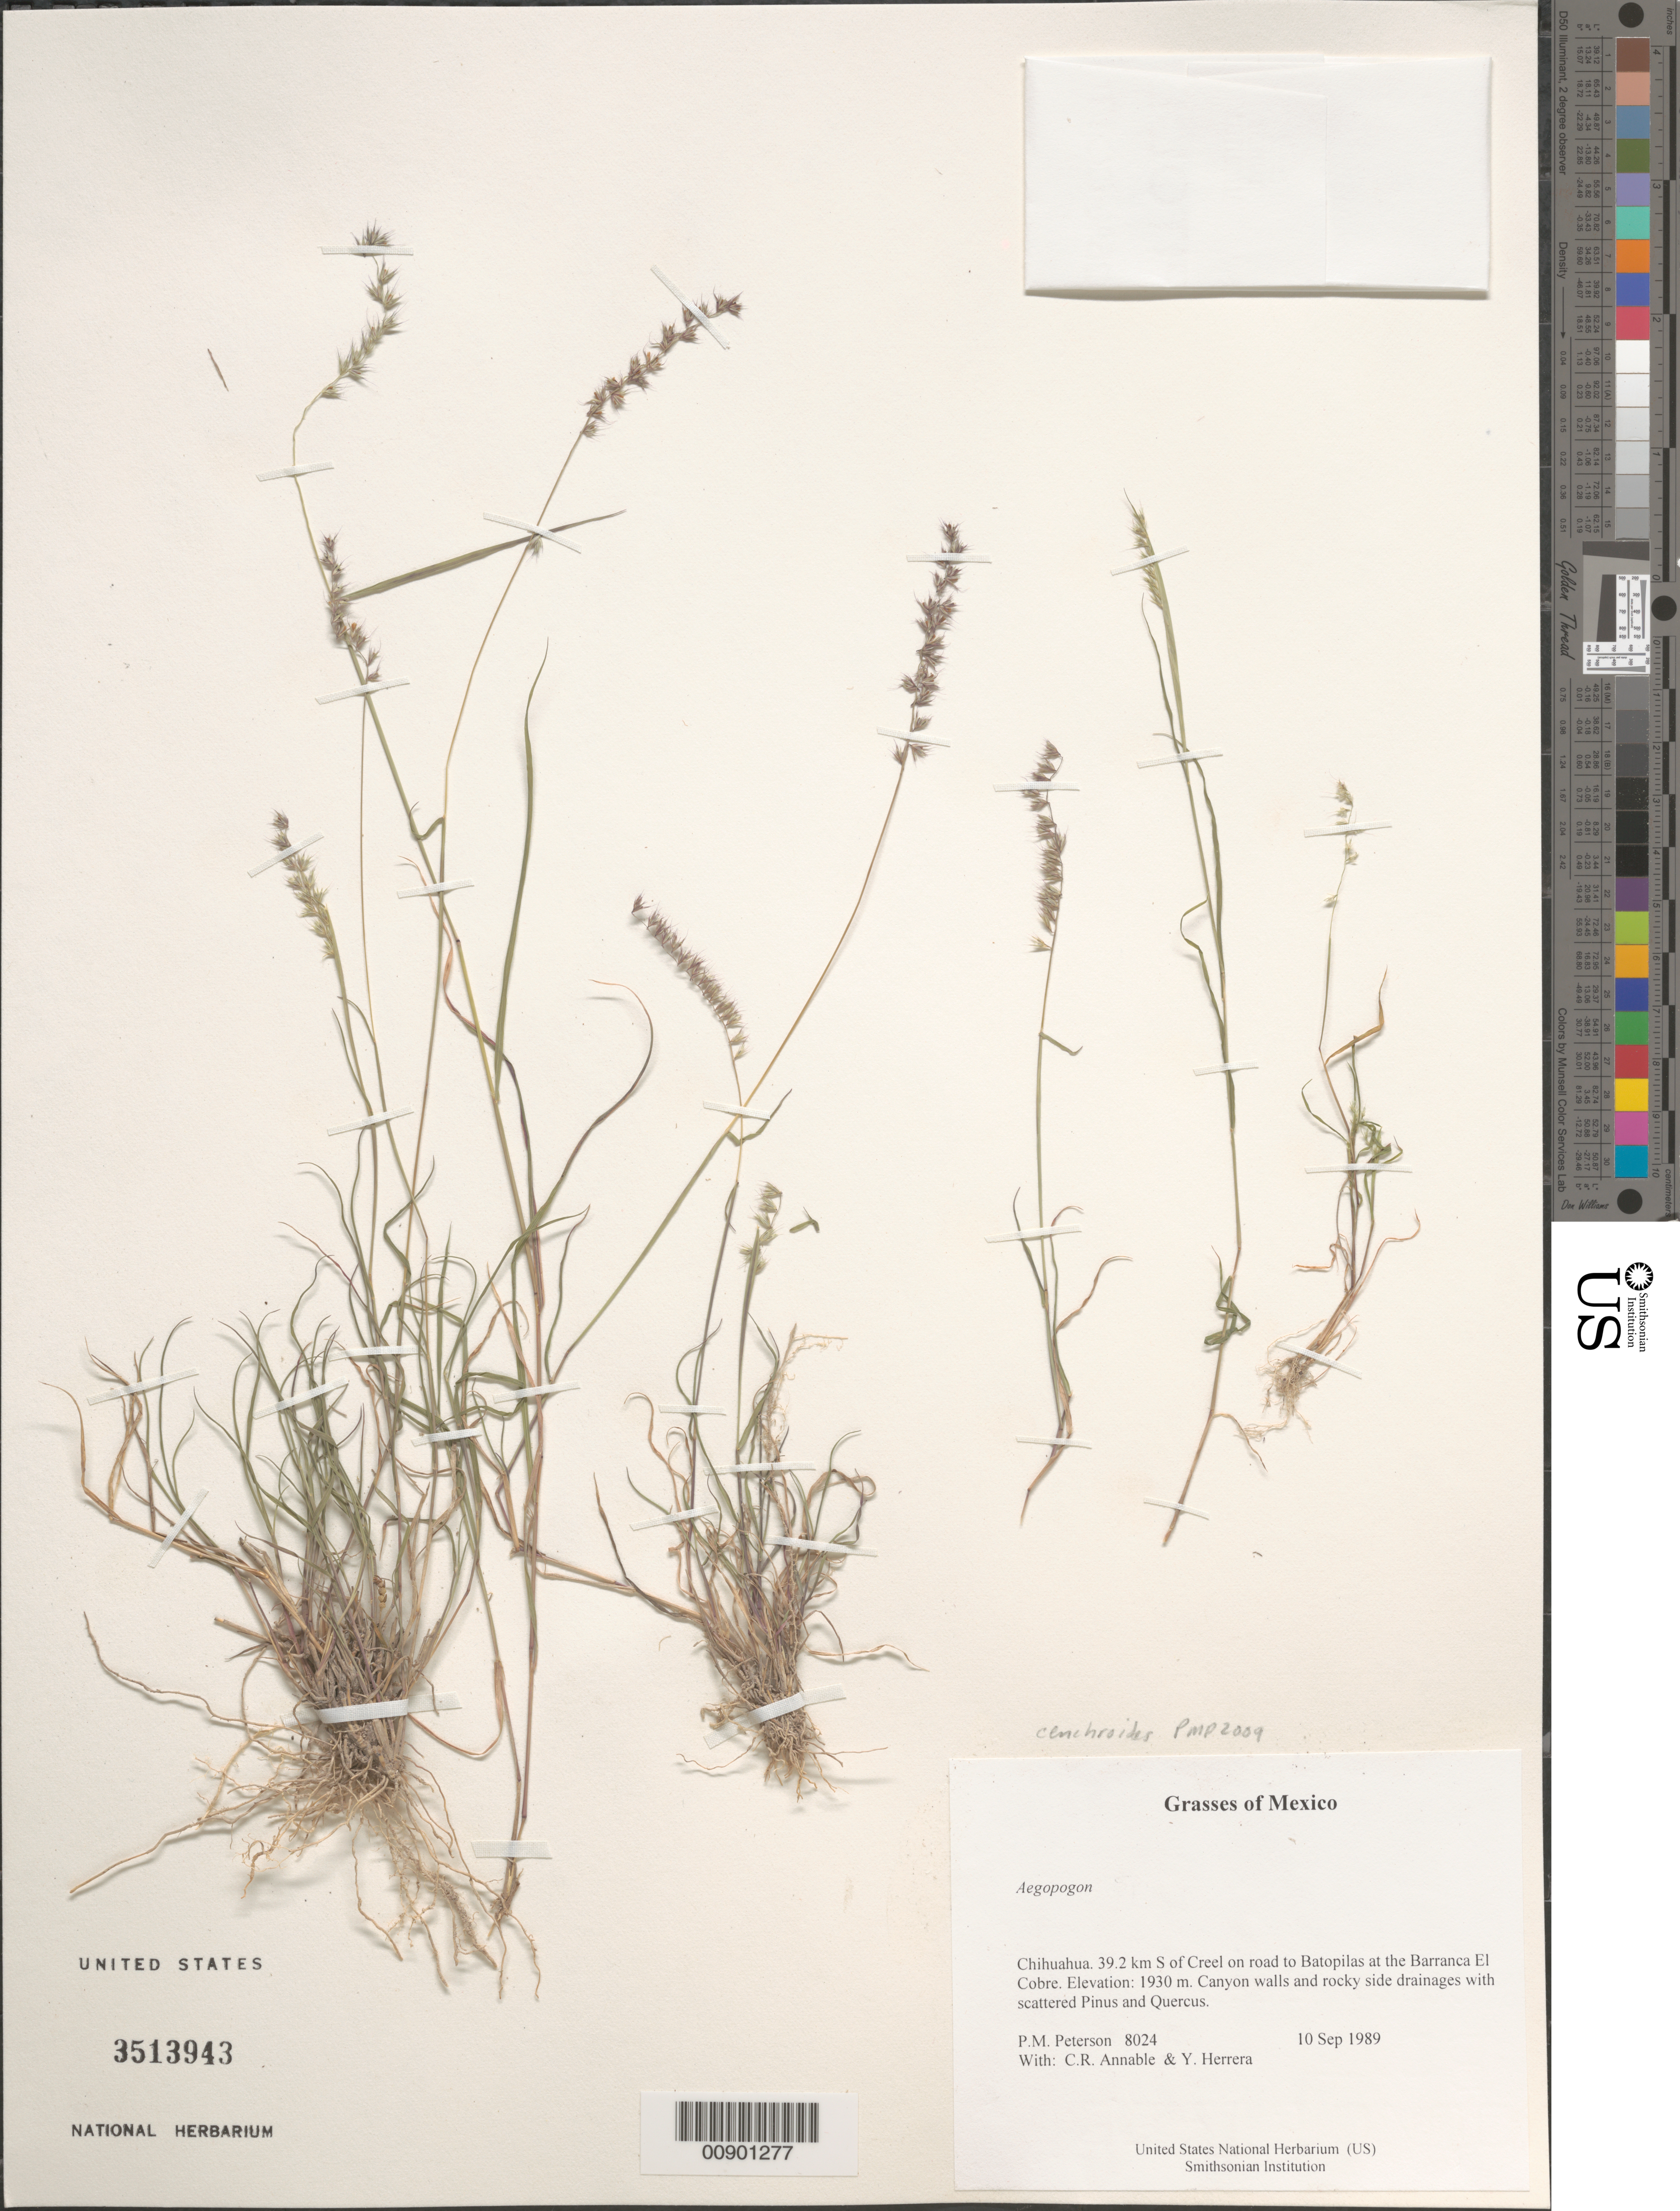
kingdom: Plantae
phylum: Tracheophyta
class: Liliopsida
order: Poales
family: Poaceae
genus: Muhlenbergia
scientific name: Muhlenbergia cenchroides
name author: (Humb. & Bonpl. ex Willd.) P.M. Peterson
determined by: Peterson, Paul M., (BOT), Smithsonian Institution - National Museum of Natural History (UNITED STATES)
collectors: P. M. Peterson, C. R. Annable & Y. Herrera Arrieta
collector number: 08024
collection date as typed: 10 Sep 1989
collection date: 1989-09-10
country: Mexico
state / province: Chihuahua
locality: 39.2 km S of Creel on road to Batopilas at the Barranca El Cobre.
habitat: Canyon walls and rocky side drainages with scattered Pinus and Quercus.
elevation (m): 1930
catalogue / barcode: US 3513943